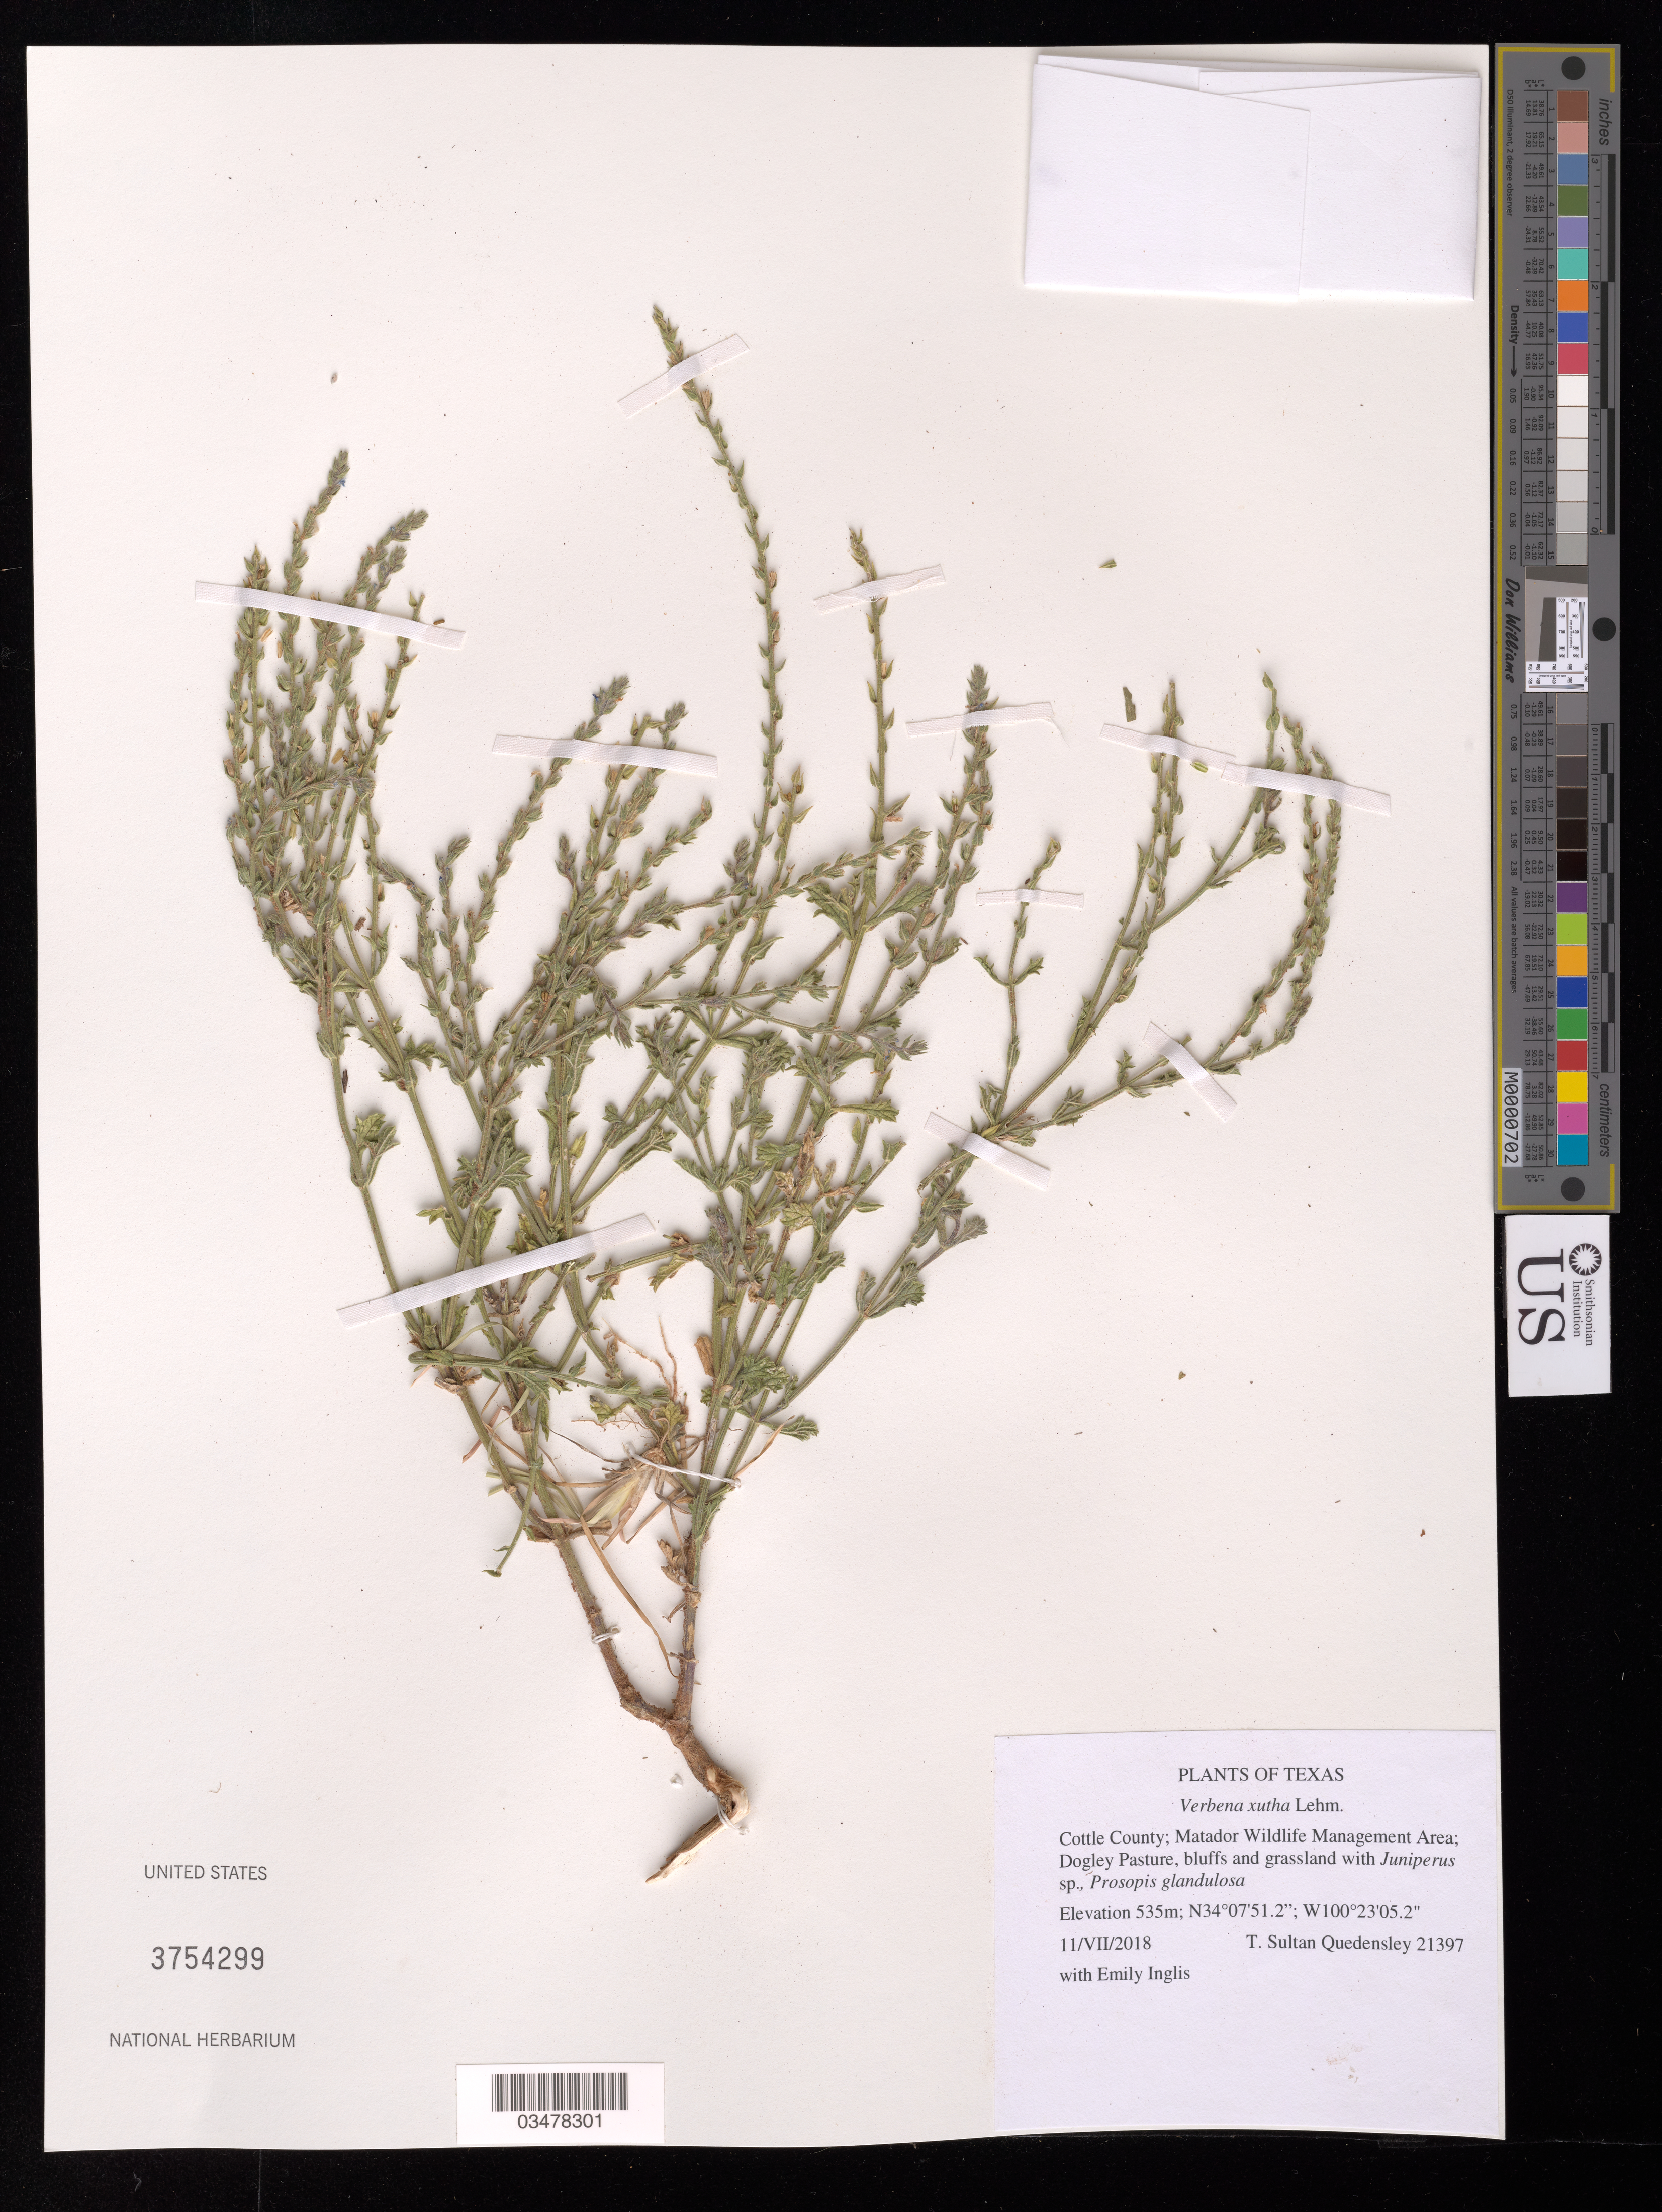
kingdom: Plantae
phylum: Tracheophyta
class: Magnoliopsida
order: Lamiales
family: Verbenaceae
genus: Verbena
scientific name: Verbena xutha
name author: Lehm.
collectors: T. S. Quedensley & E. Inglis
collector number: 21397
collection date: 2018-07-11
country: United States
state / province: Texas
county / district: Cottle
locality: Matador Wildlife Management Area. Dogley Pasture.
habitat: Bluffs and grassland with Juniperus sp., Prosopis glandulosa.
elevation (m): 535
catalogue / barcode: US 3754299